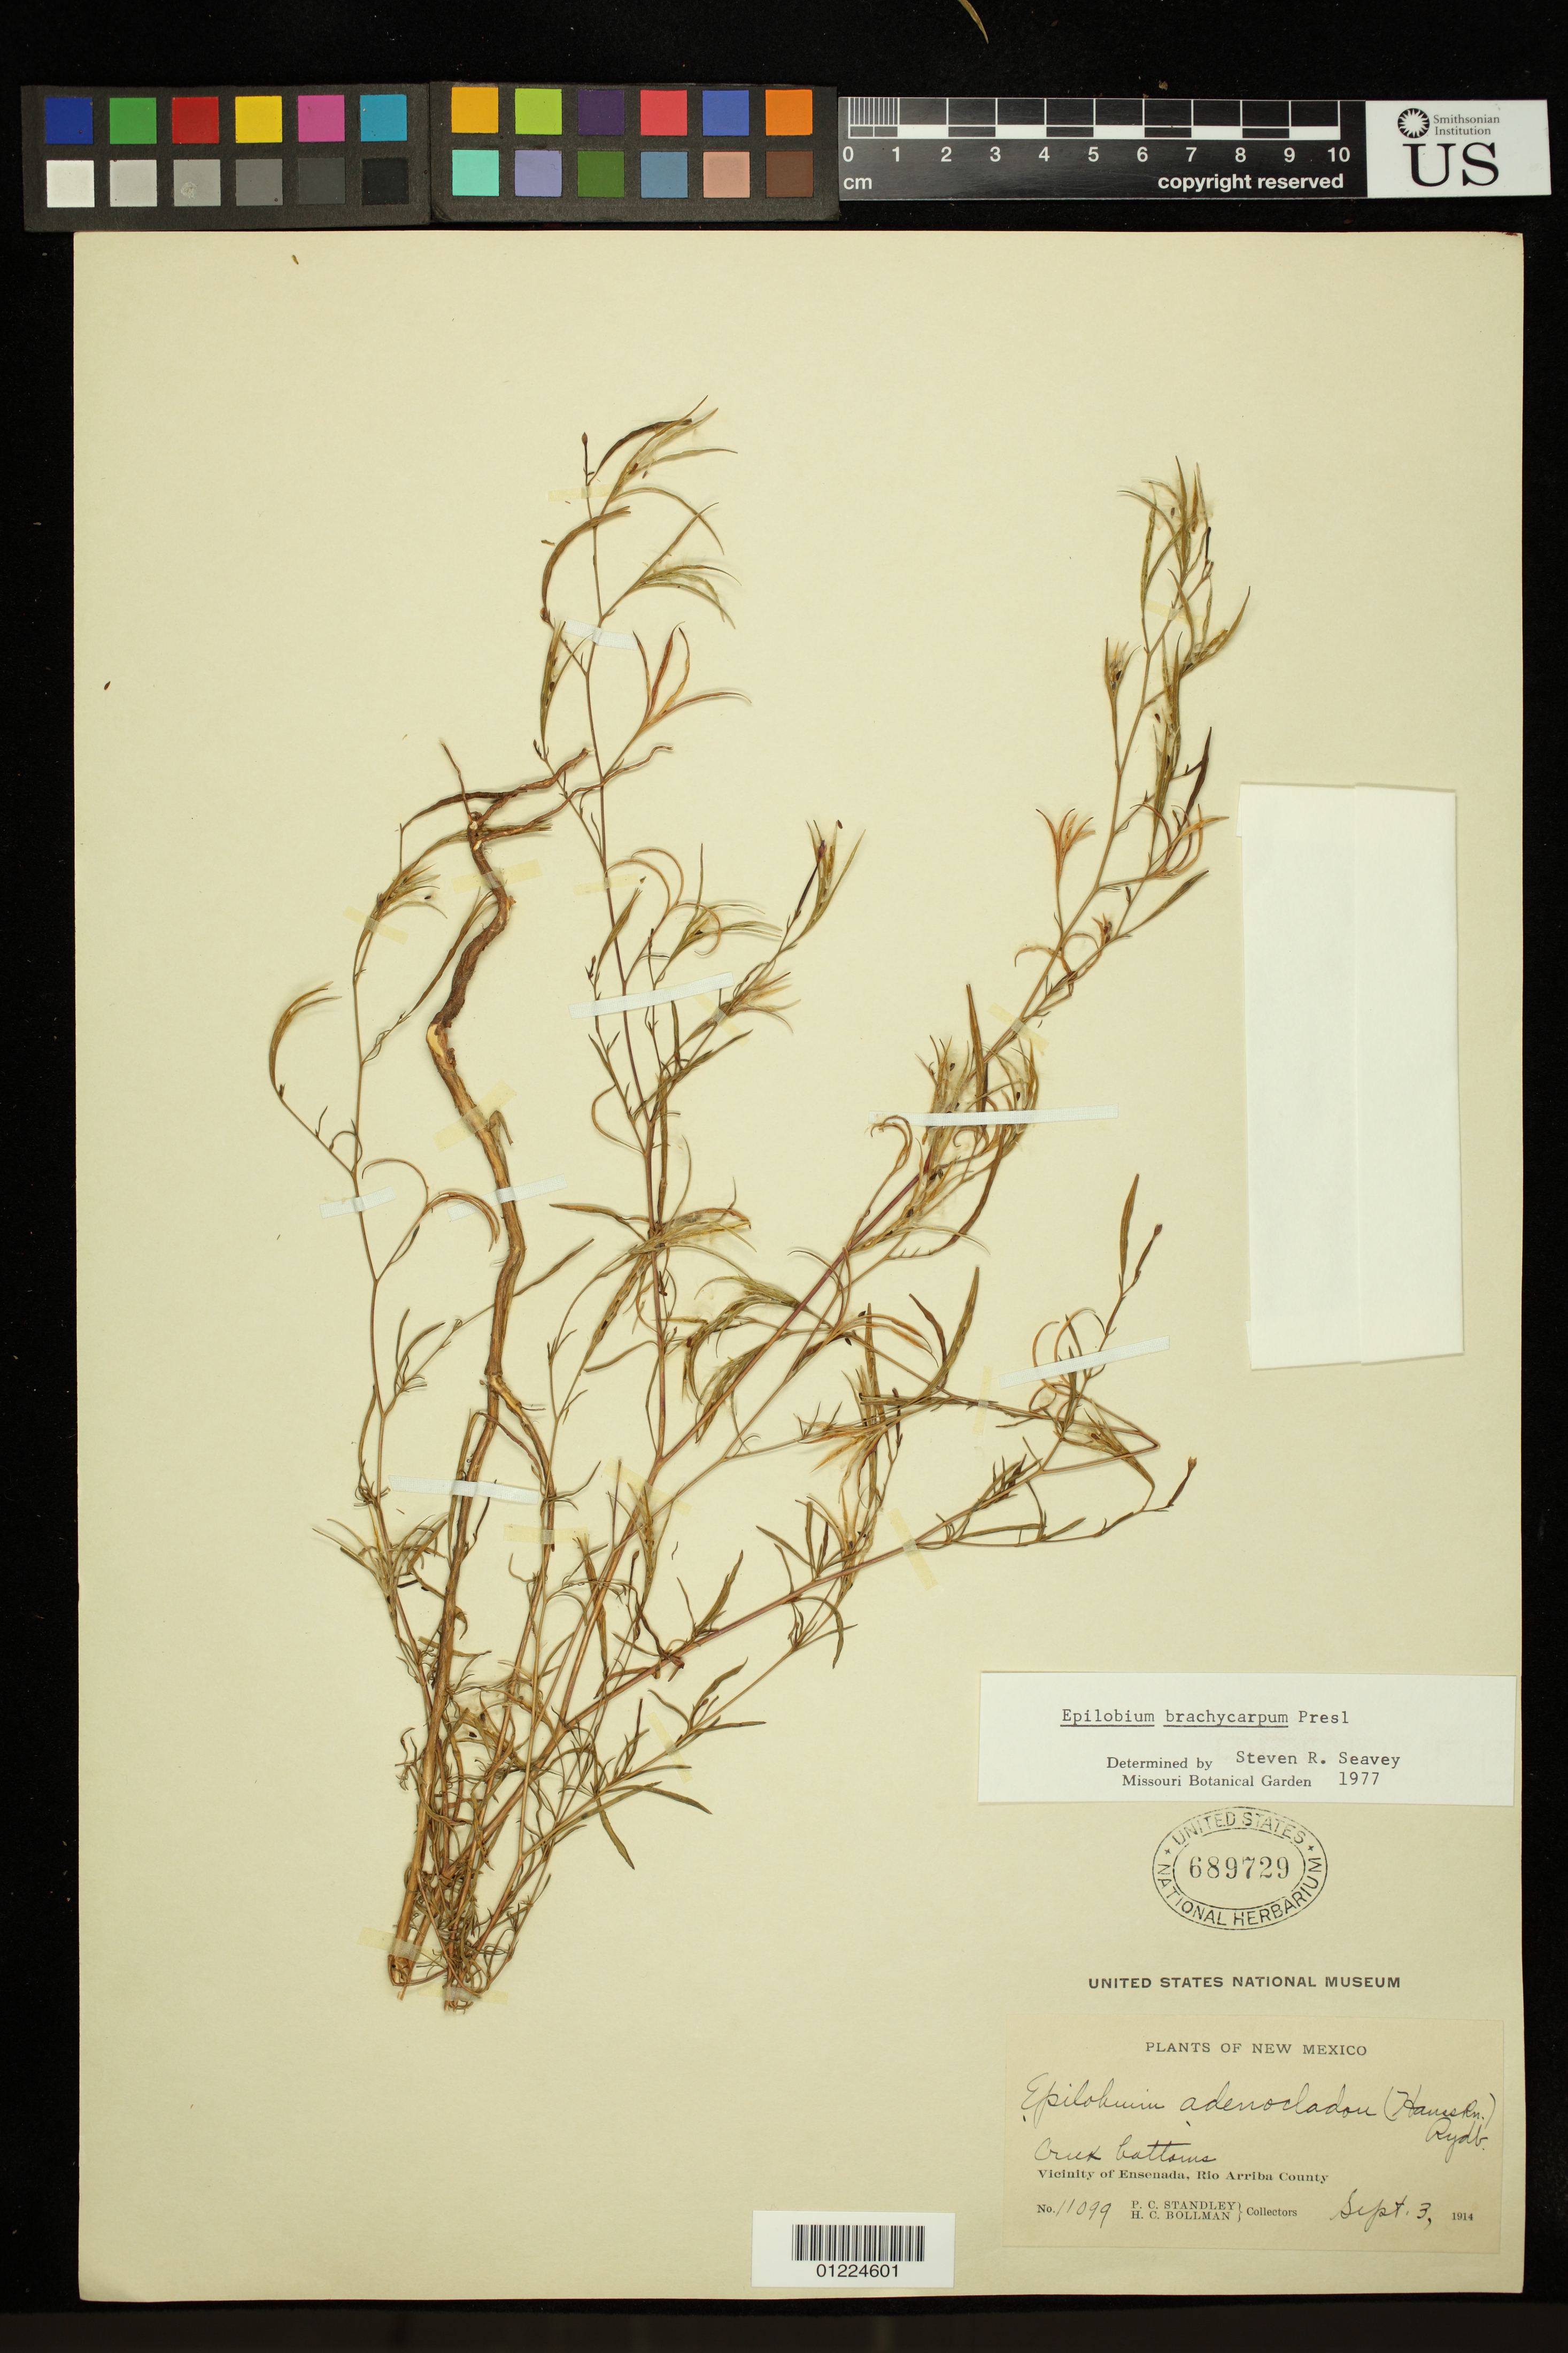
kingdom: Plantae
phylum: Tracheophyta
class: Magnoliopsida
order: Myrtales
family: Onagraceae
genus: Epilobium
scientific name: Epilobium brachycarpum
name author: C. Presl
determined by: Seavey, S. R.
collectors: P. C. Standley & H. C. Bollman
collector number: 11099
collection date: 1914-09-03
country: United States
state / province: New Mexico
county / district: Rio Arriba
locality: Vicinity of Ensenada.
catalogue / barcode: US 689729